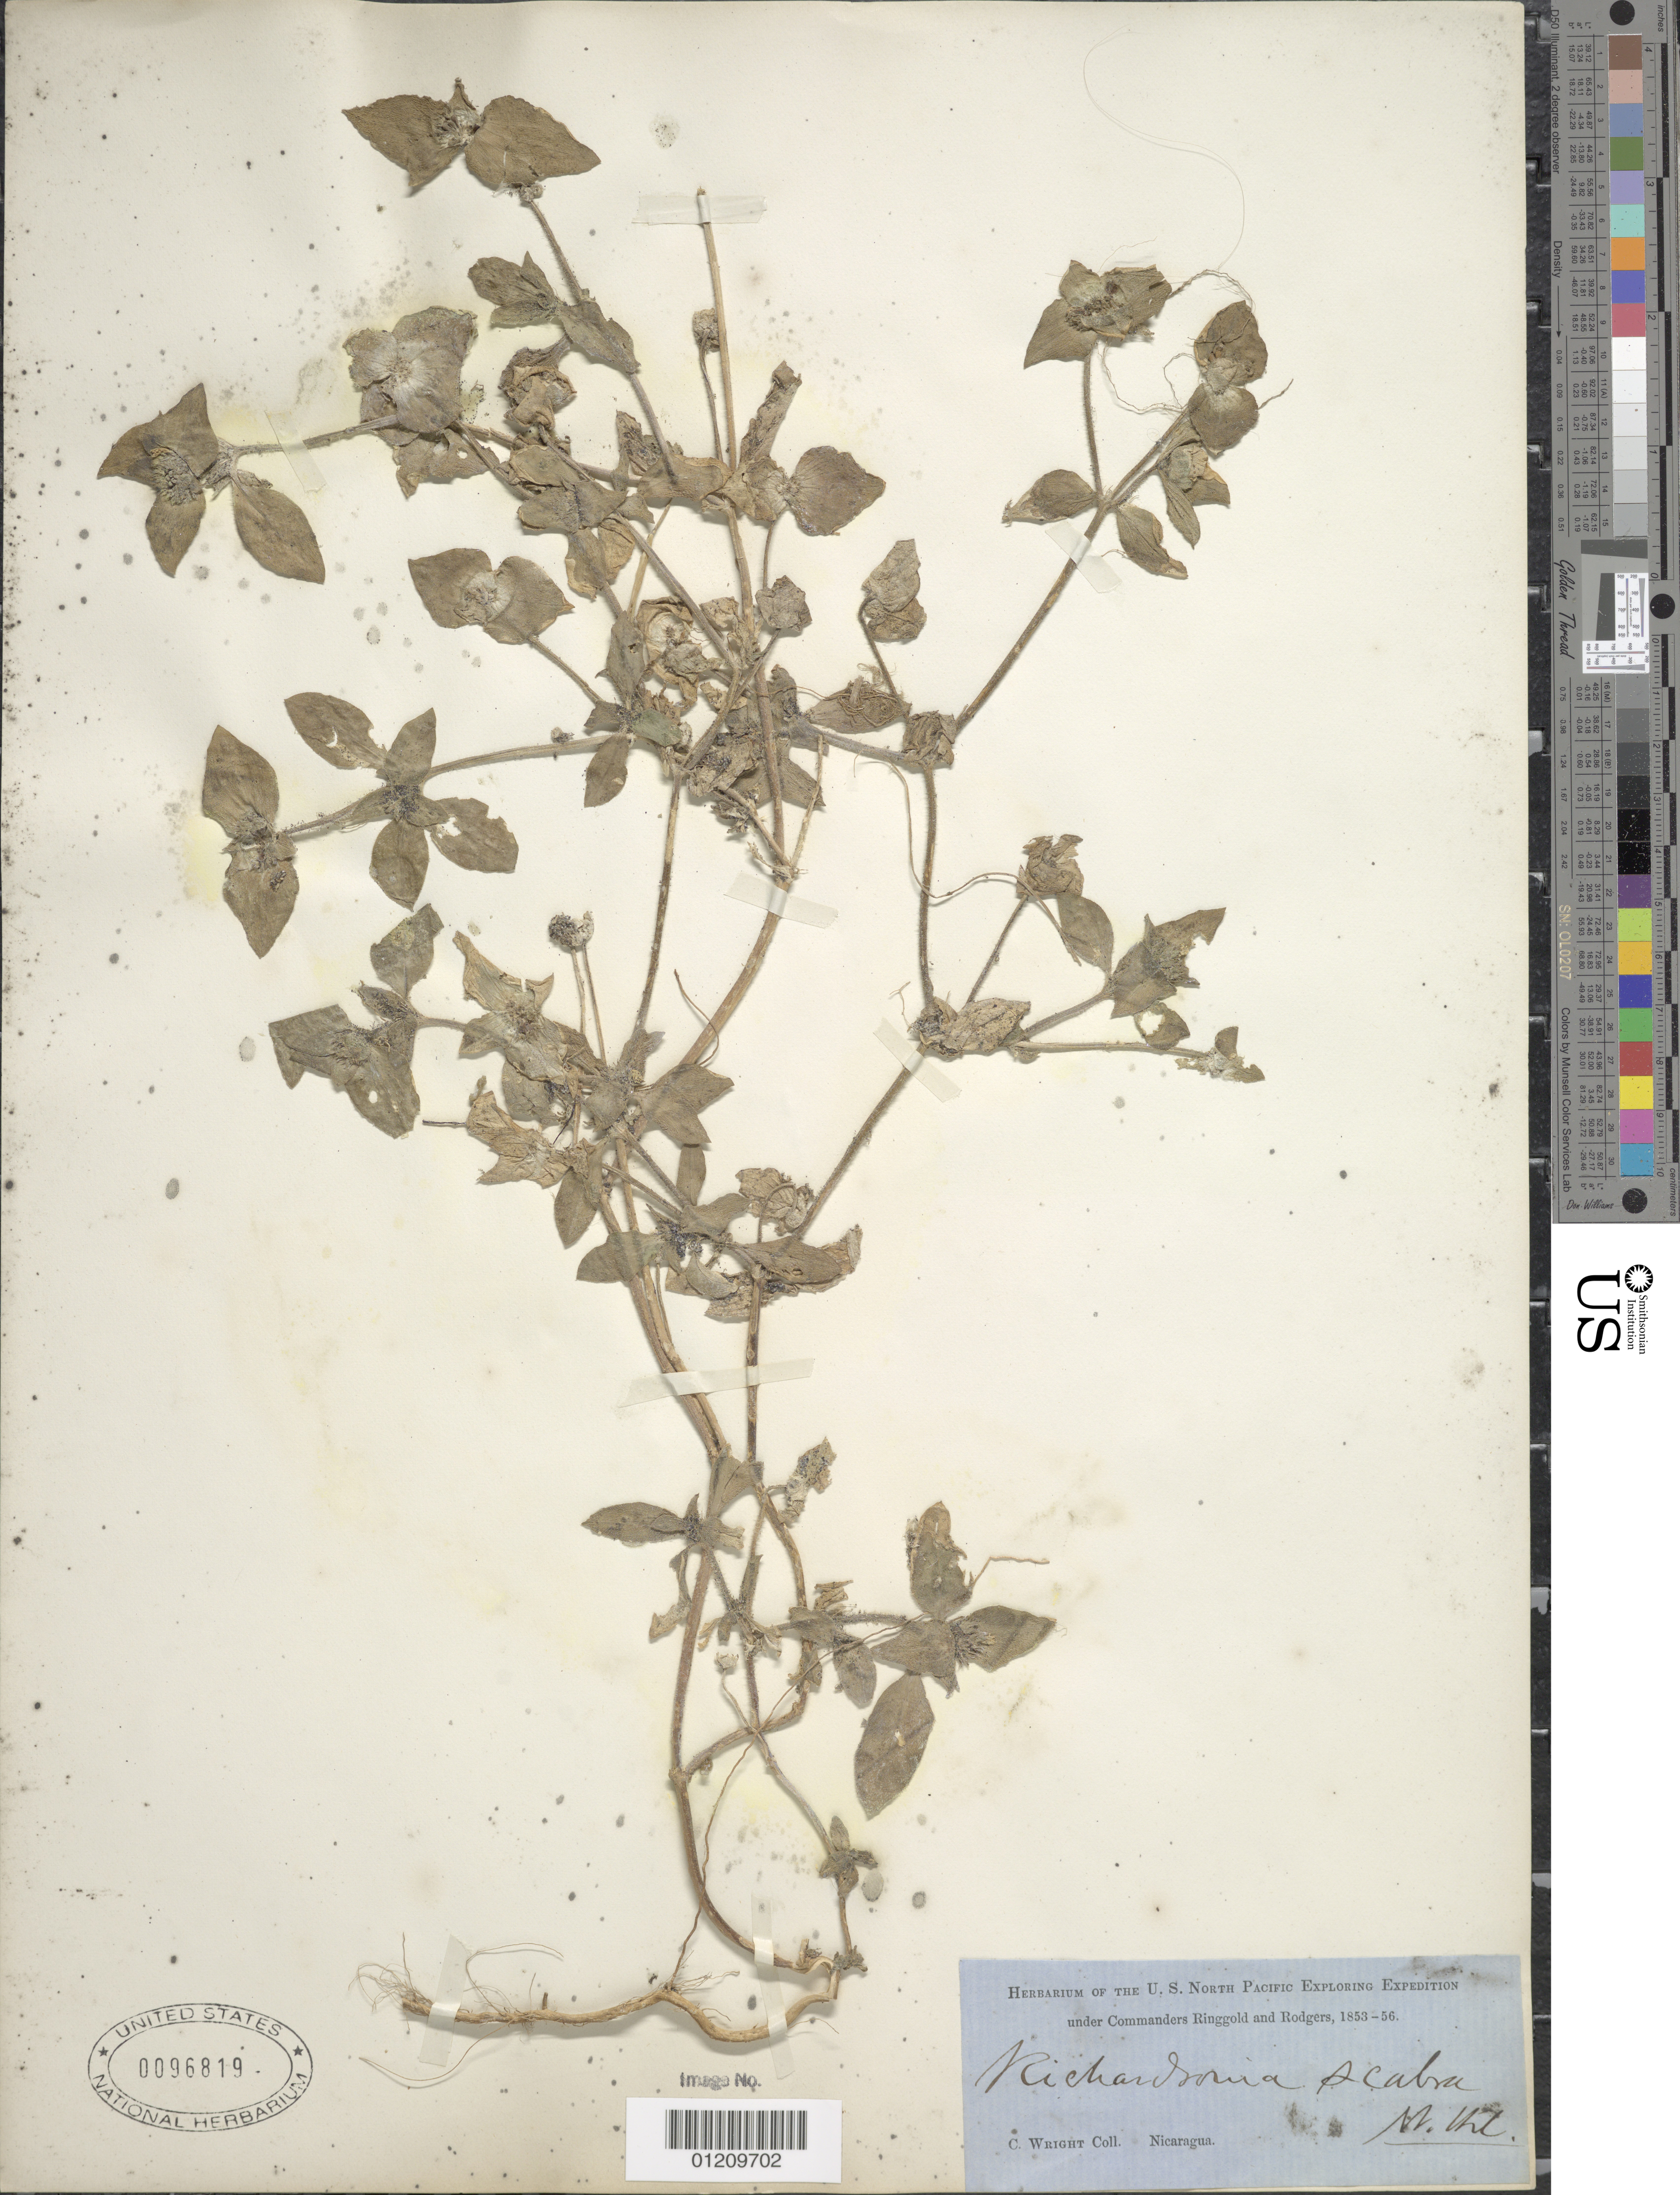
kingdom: Plantae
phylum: Tracheophyta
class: Magnoliopsida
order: Gentianales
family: Rubiaceae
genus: Richardsonia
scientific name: Richardsonia scabra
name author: (L.) A. St.-Hil.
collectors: C. Wright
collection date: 1853/1856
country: Nicaragua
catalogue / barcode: US 96819